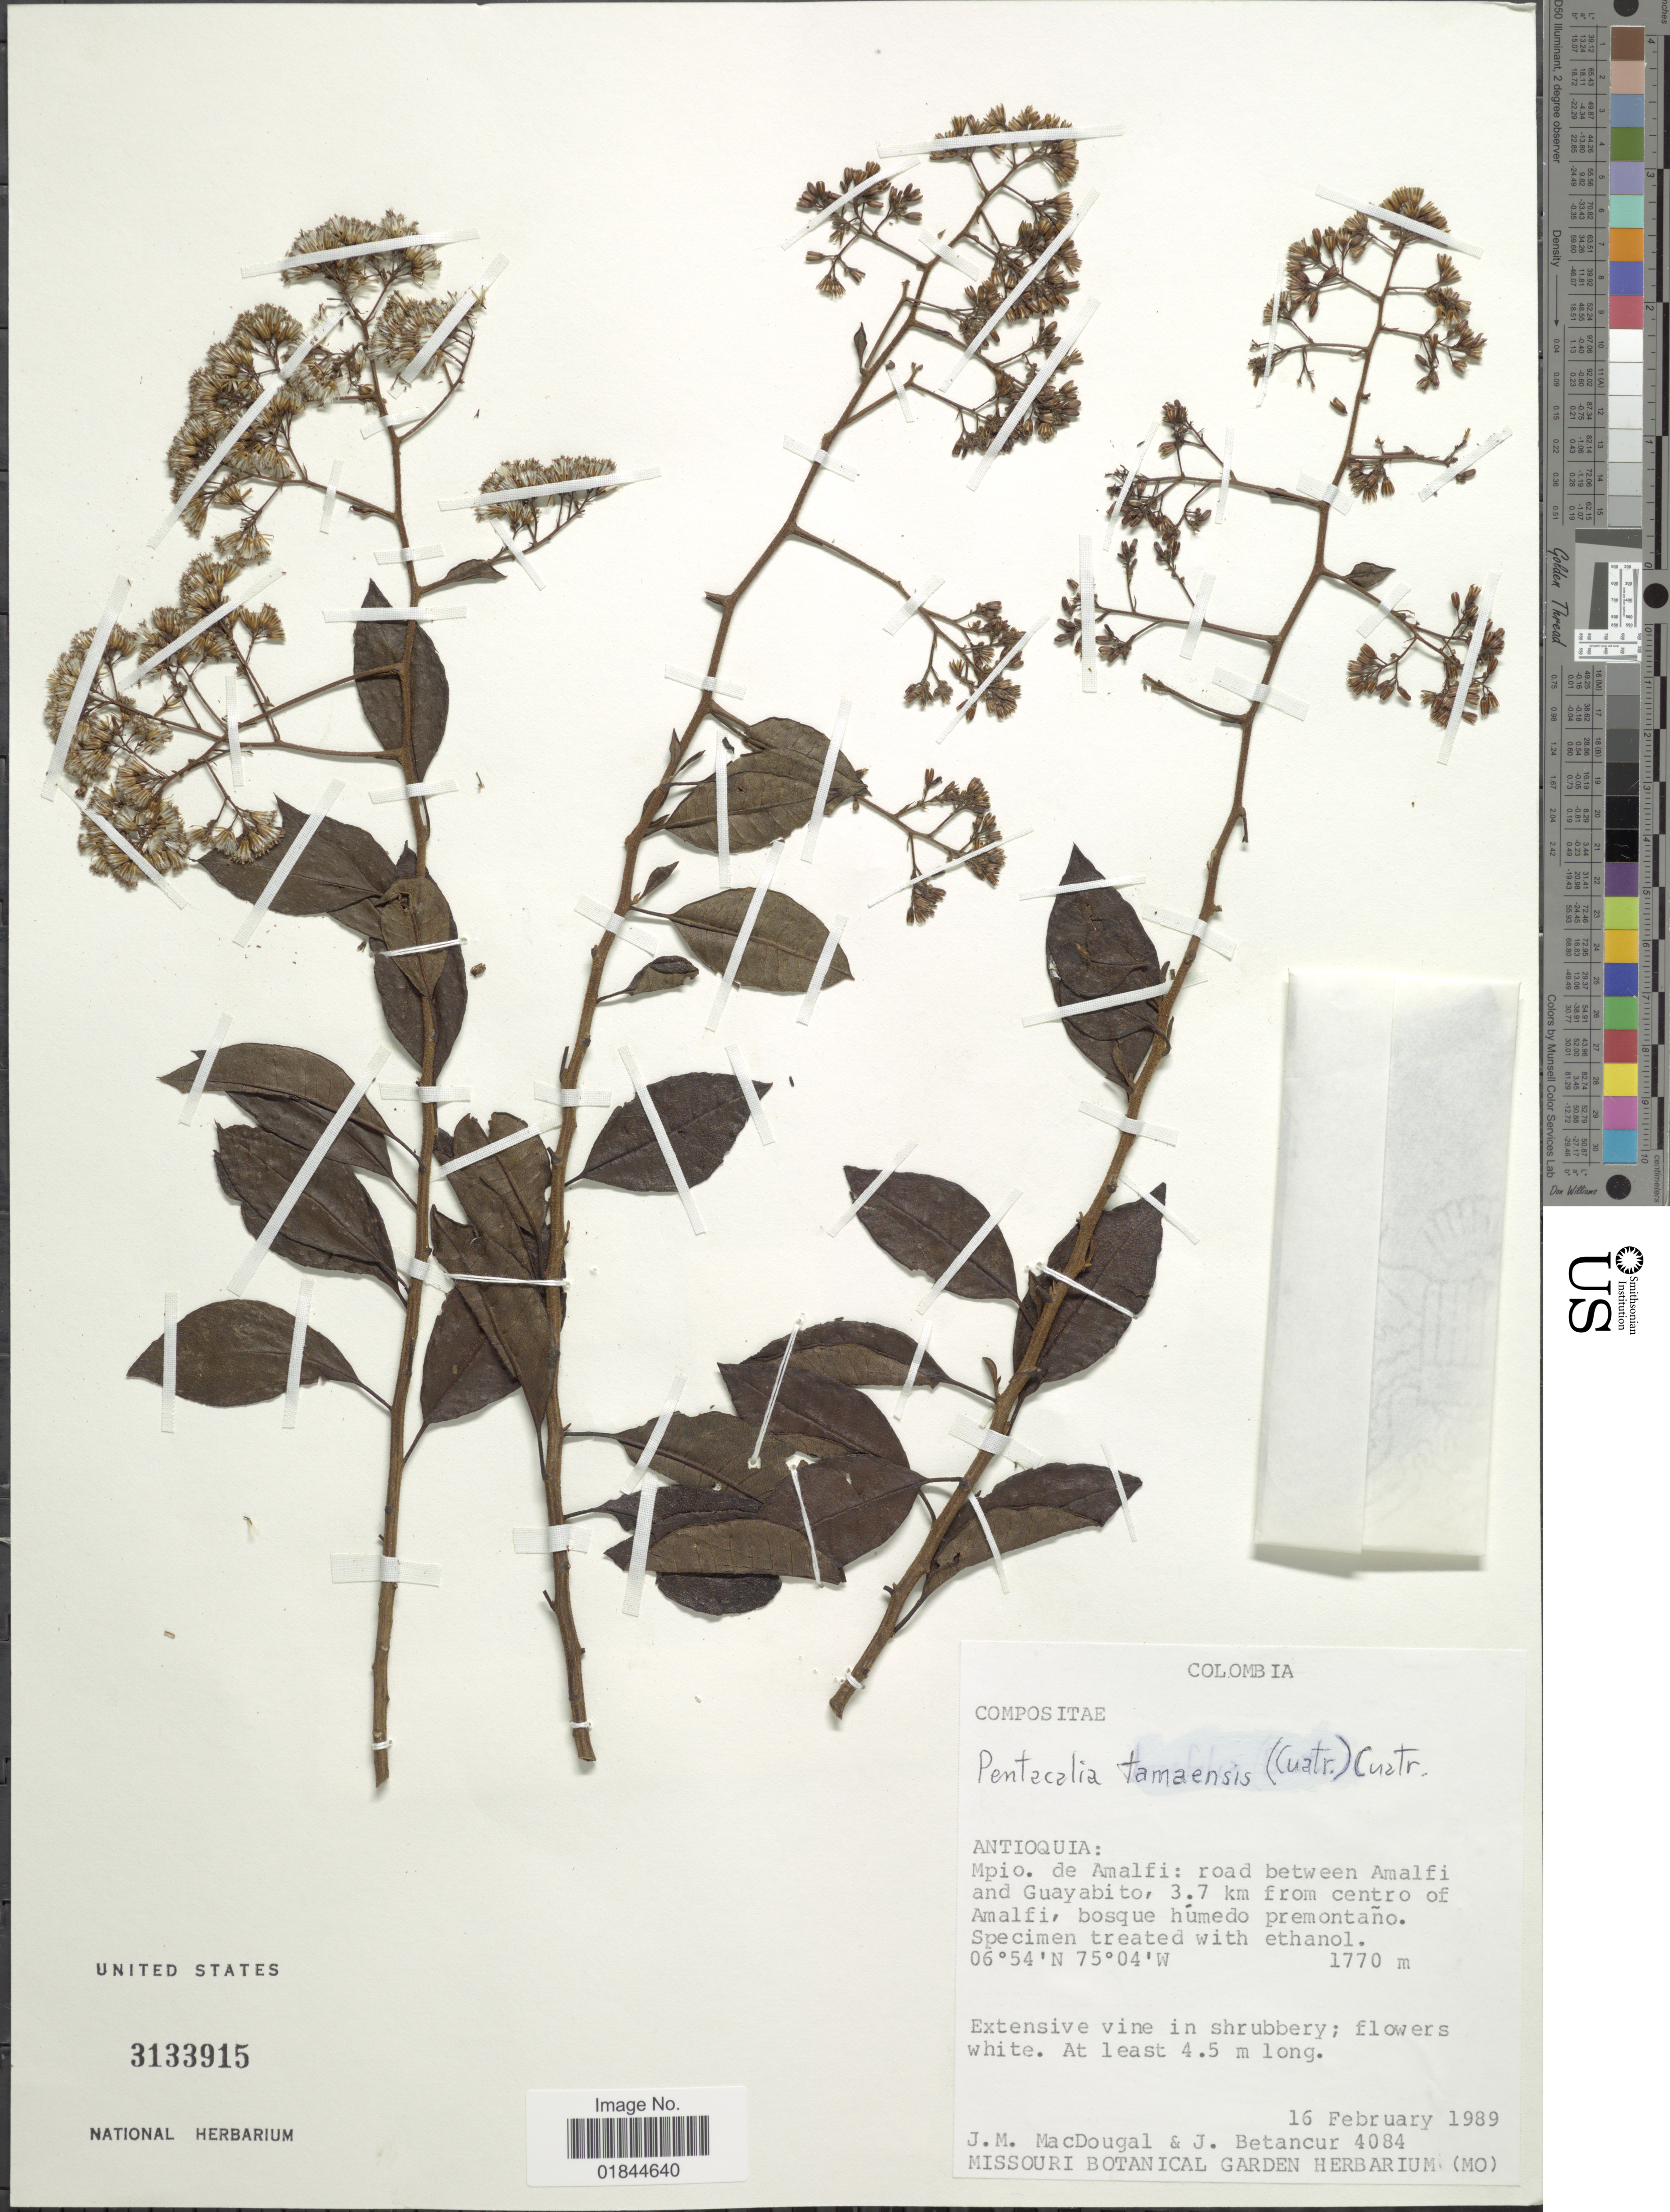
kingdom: Plantae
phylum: Tracheophyta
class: Magnoliopsida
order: Asterales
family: Asteraceae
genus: Pentacalia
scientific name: Pentacalia trianae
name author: (Klatt) Cuatrec.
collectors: J. M. MacDougal & J. Betancur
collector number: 4084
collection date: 1989-02-16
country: Colombia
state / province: Antioquia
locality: Mpio. de Amalfi, road between Amalfi and Guayabito, 3.7 km from centro of Amalfi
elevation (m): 1770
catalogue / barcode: US 3133915